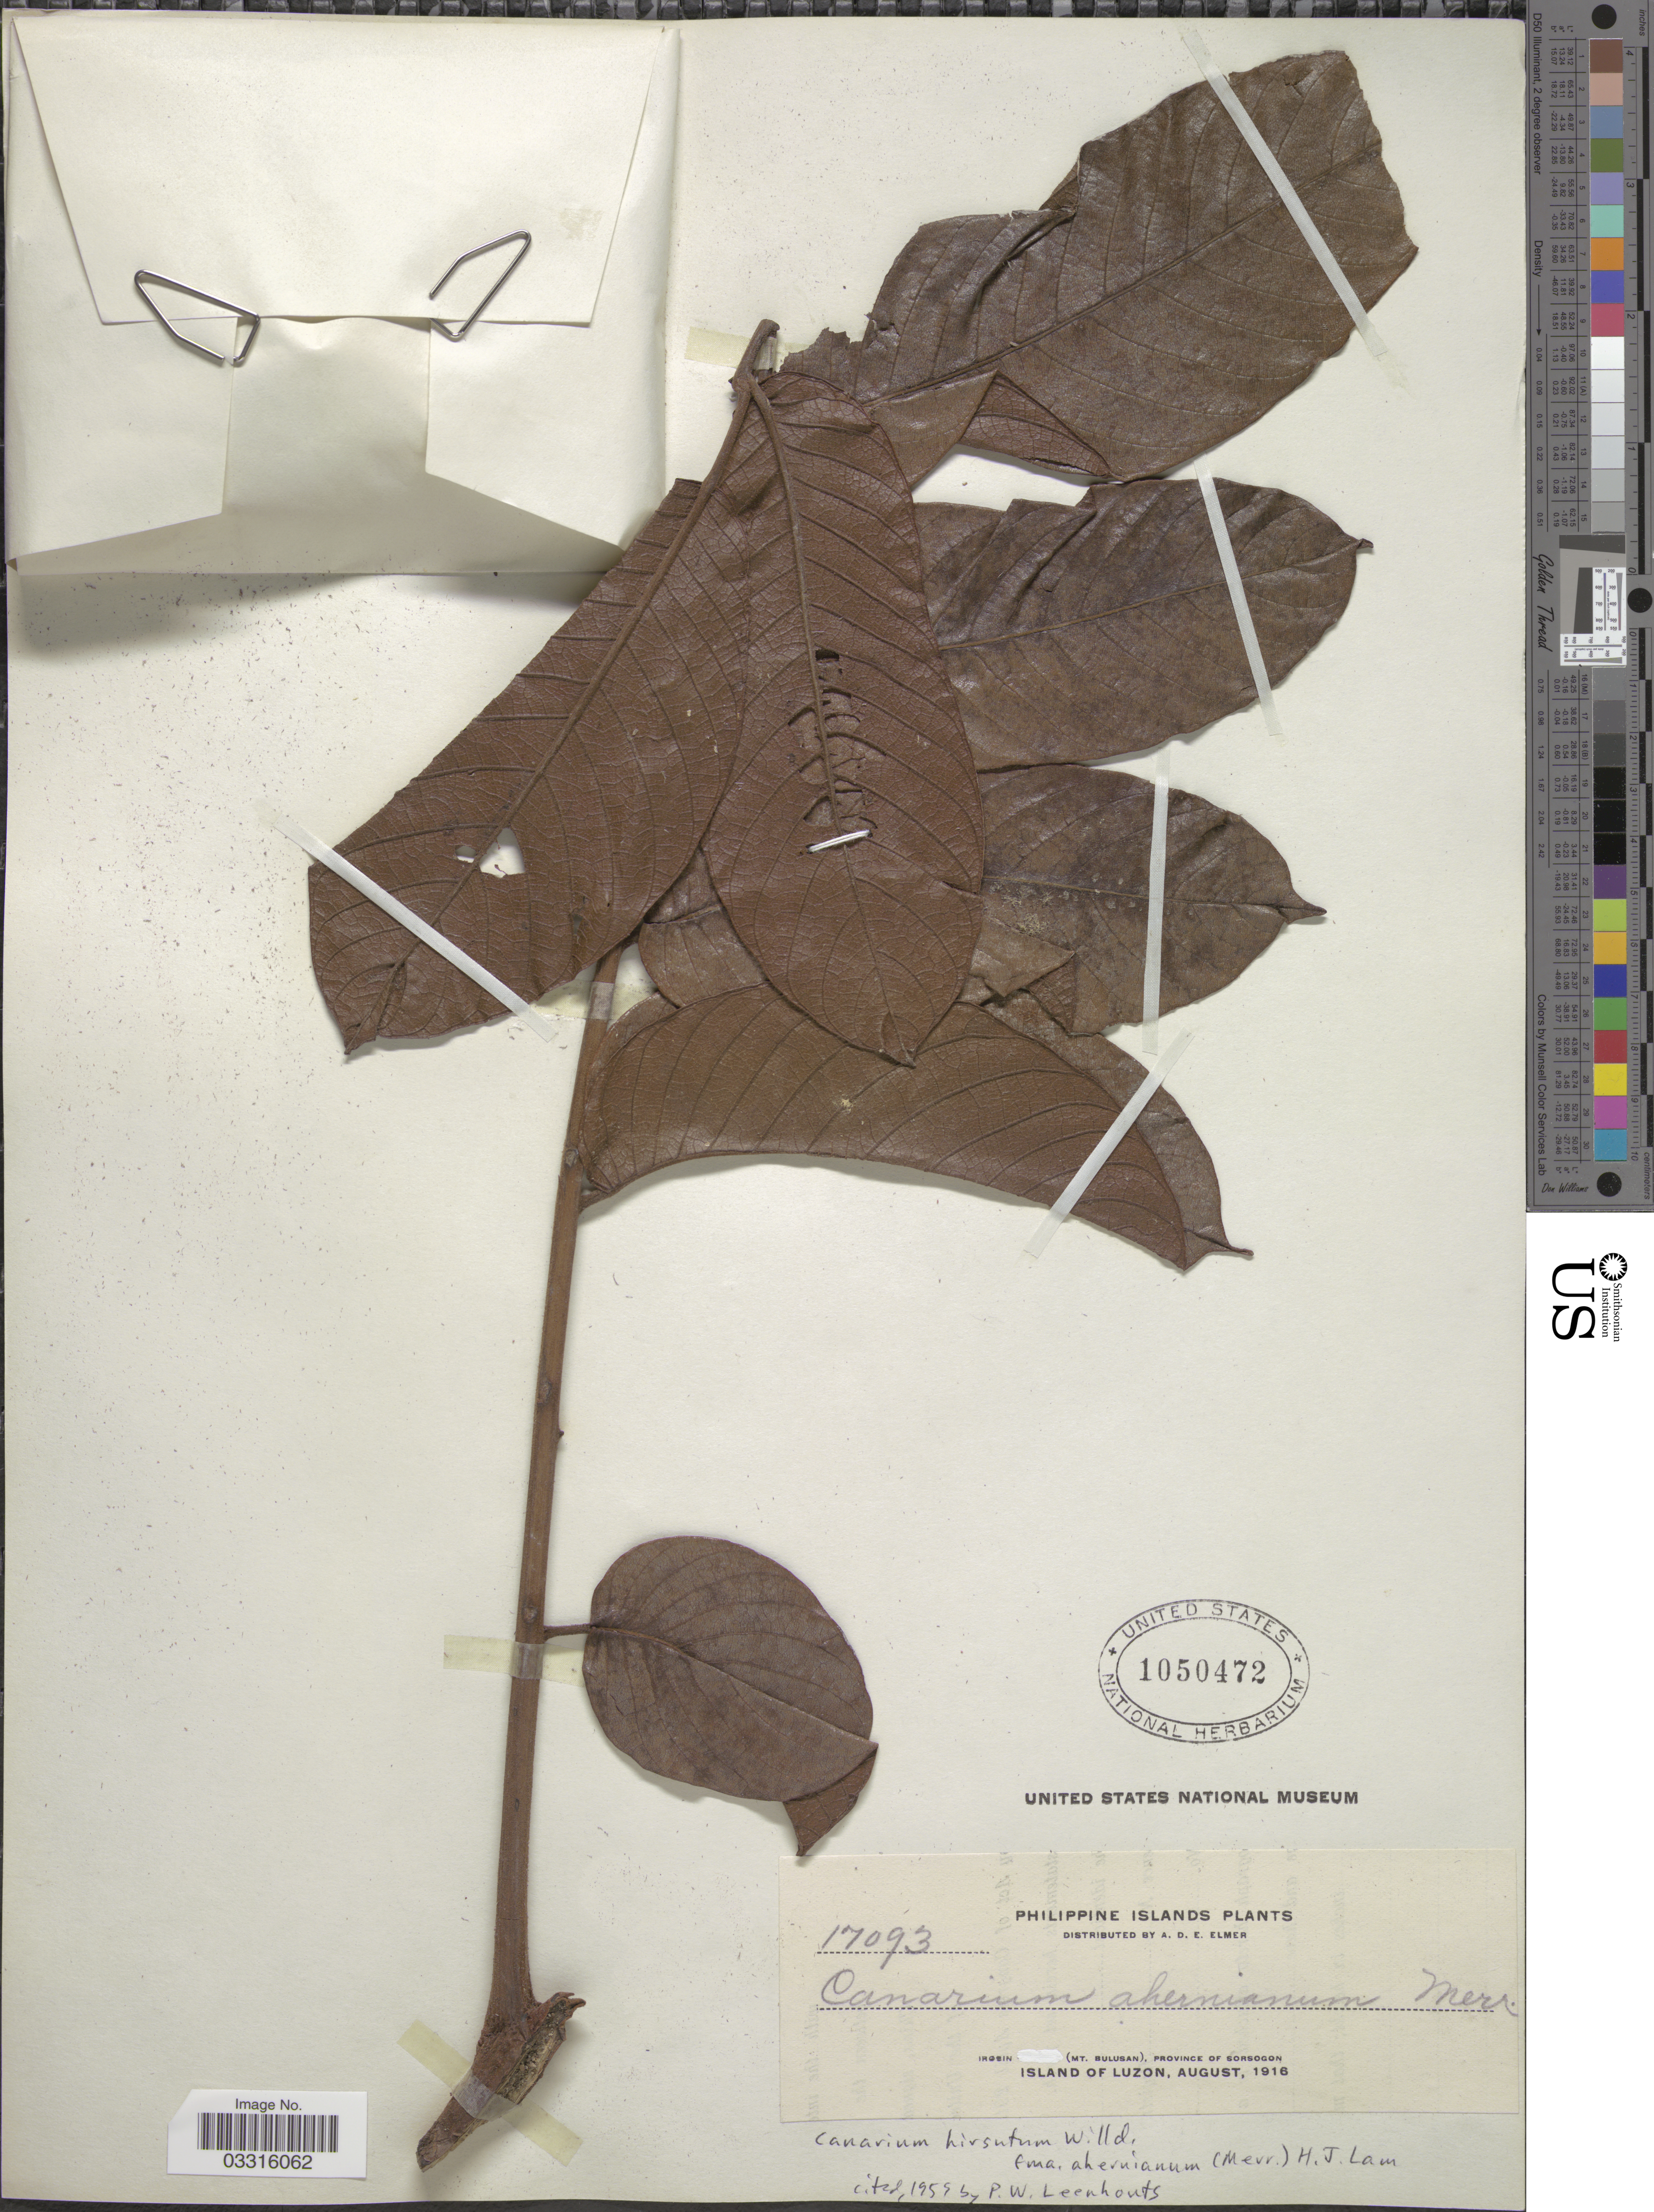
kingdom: Plantae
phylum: Tracheophyta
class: Magnoliopsida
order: Sapindales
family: Burseraceae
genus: Canarium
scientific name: Canarium hirsutum f. ahernianum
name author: Willd.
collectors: A. D. E. Elmer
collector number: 17093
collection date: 1916-08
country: Philippines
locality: Irosin (Mt. Bulusan), Province of Sorsogon. Island of Luzon.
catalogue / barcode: US 1050472